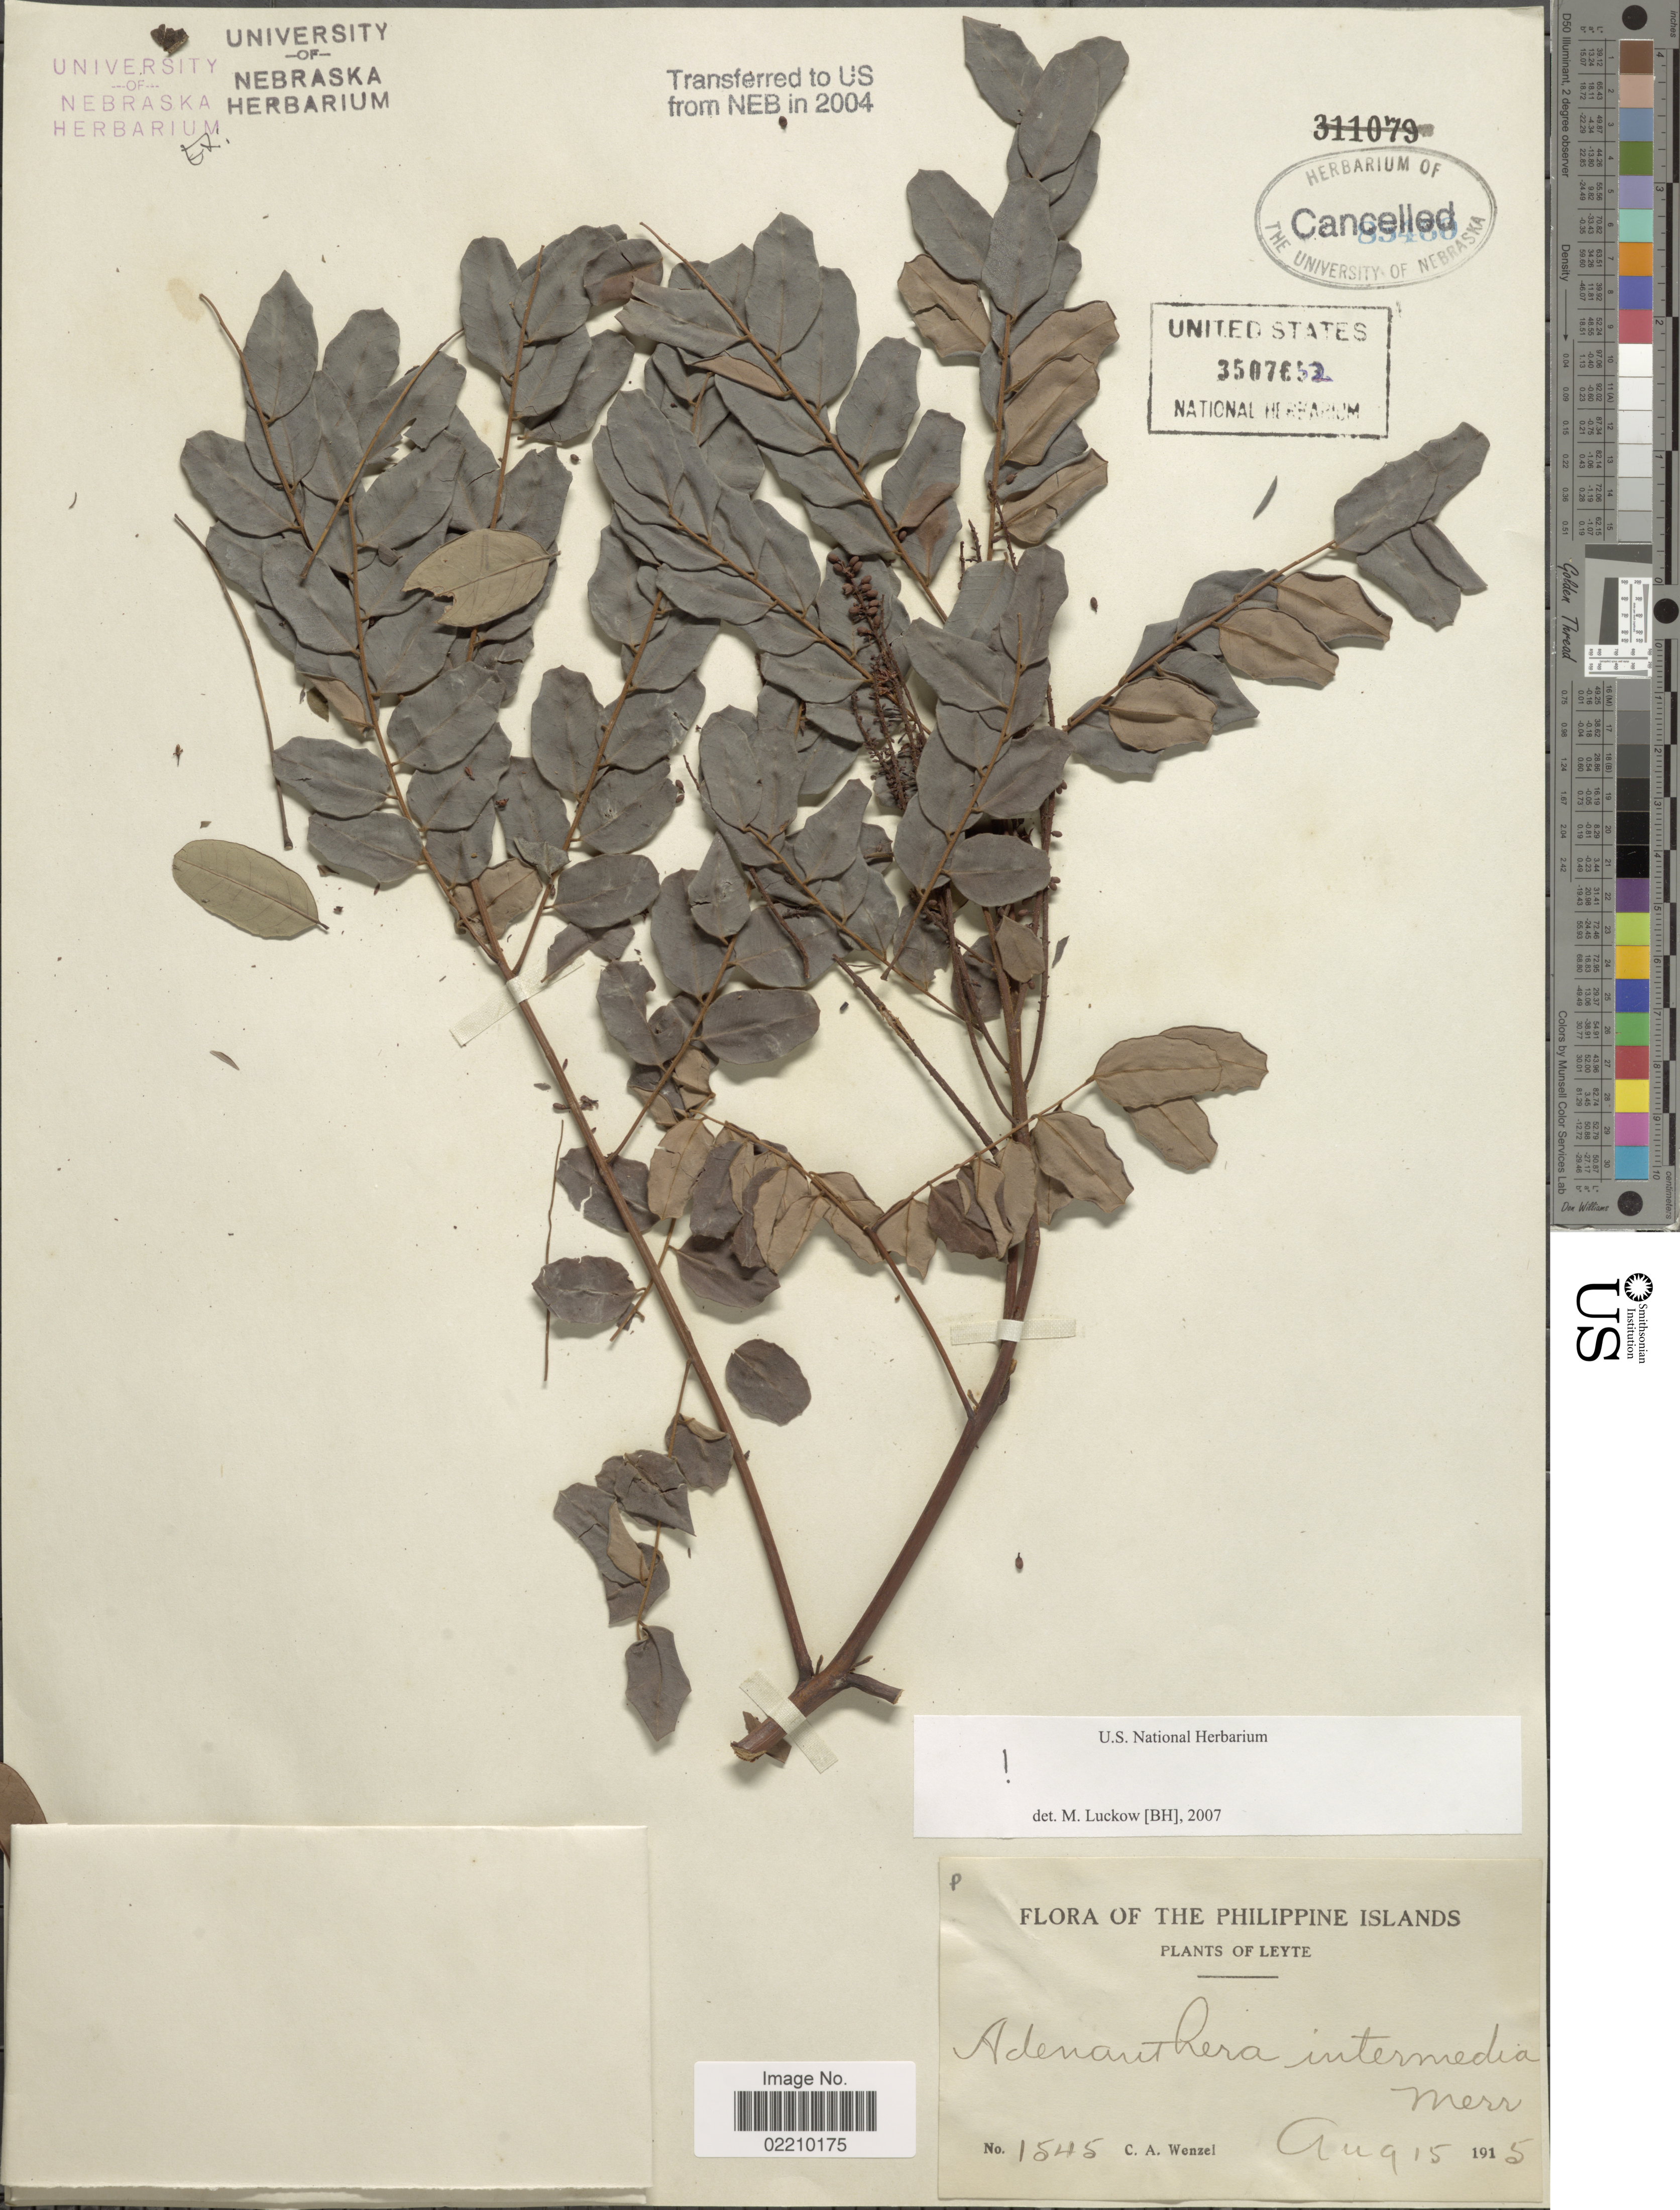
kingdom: Plantae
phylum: Tracheophyta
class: Magnoliopsida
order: Fabales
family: Fabaceae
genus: Adenanthera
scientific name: Adenanthera intermedia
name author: Merr.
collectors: C. Wenzel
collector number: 1545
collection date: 1915-08-15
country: Philippines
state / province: Eastern Visayas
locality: Leyte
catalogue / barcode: US 3507652